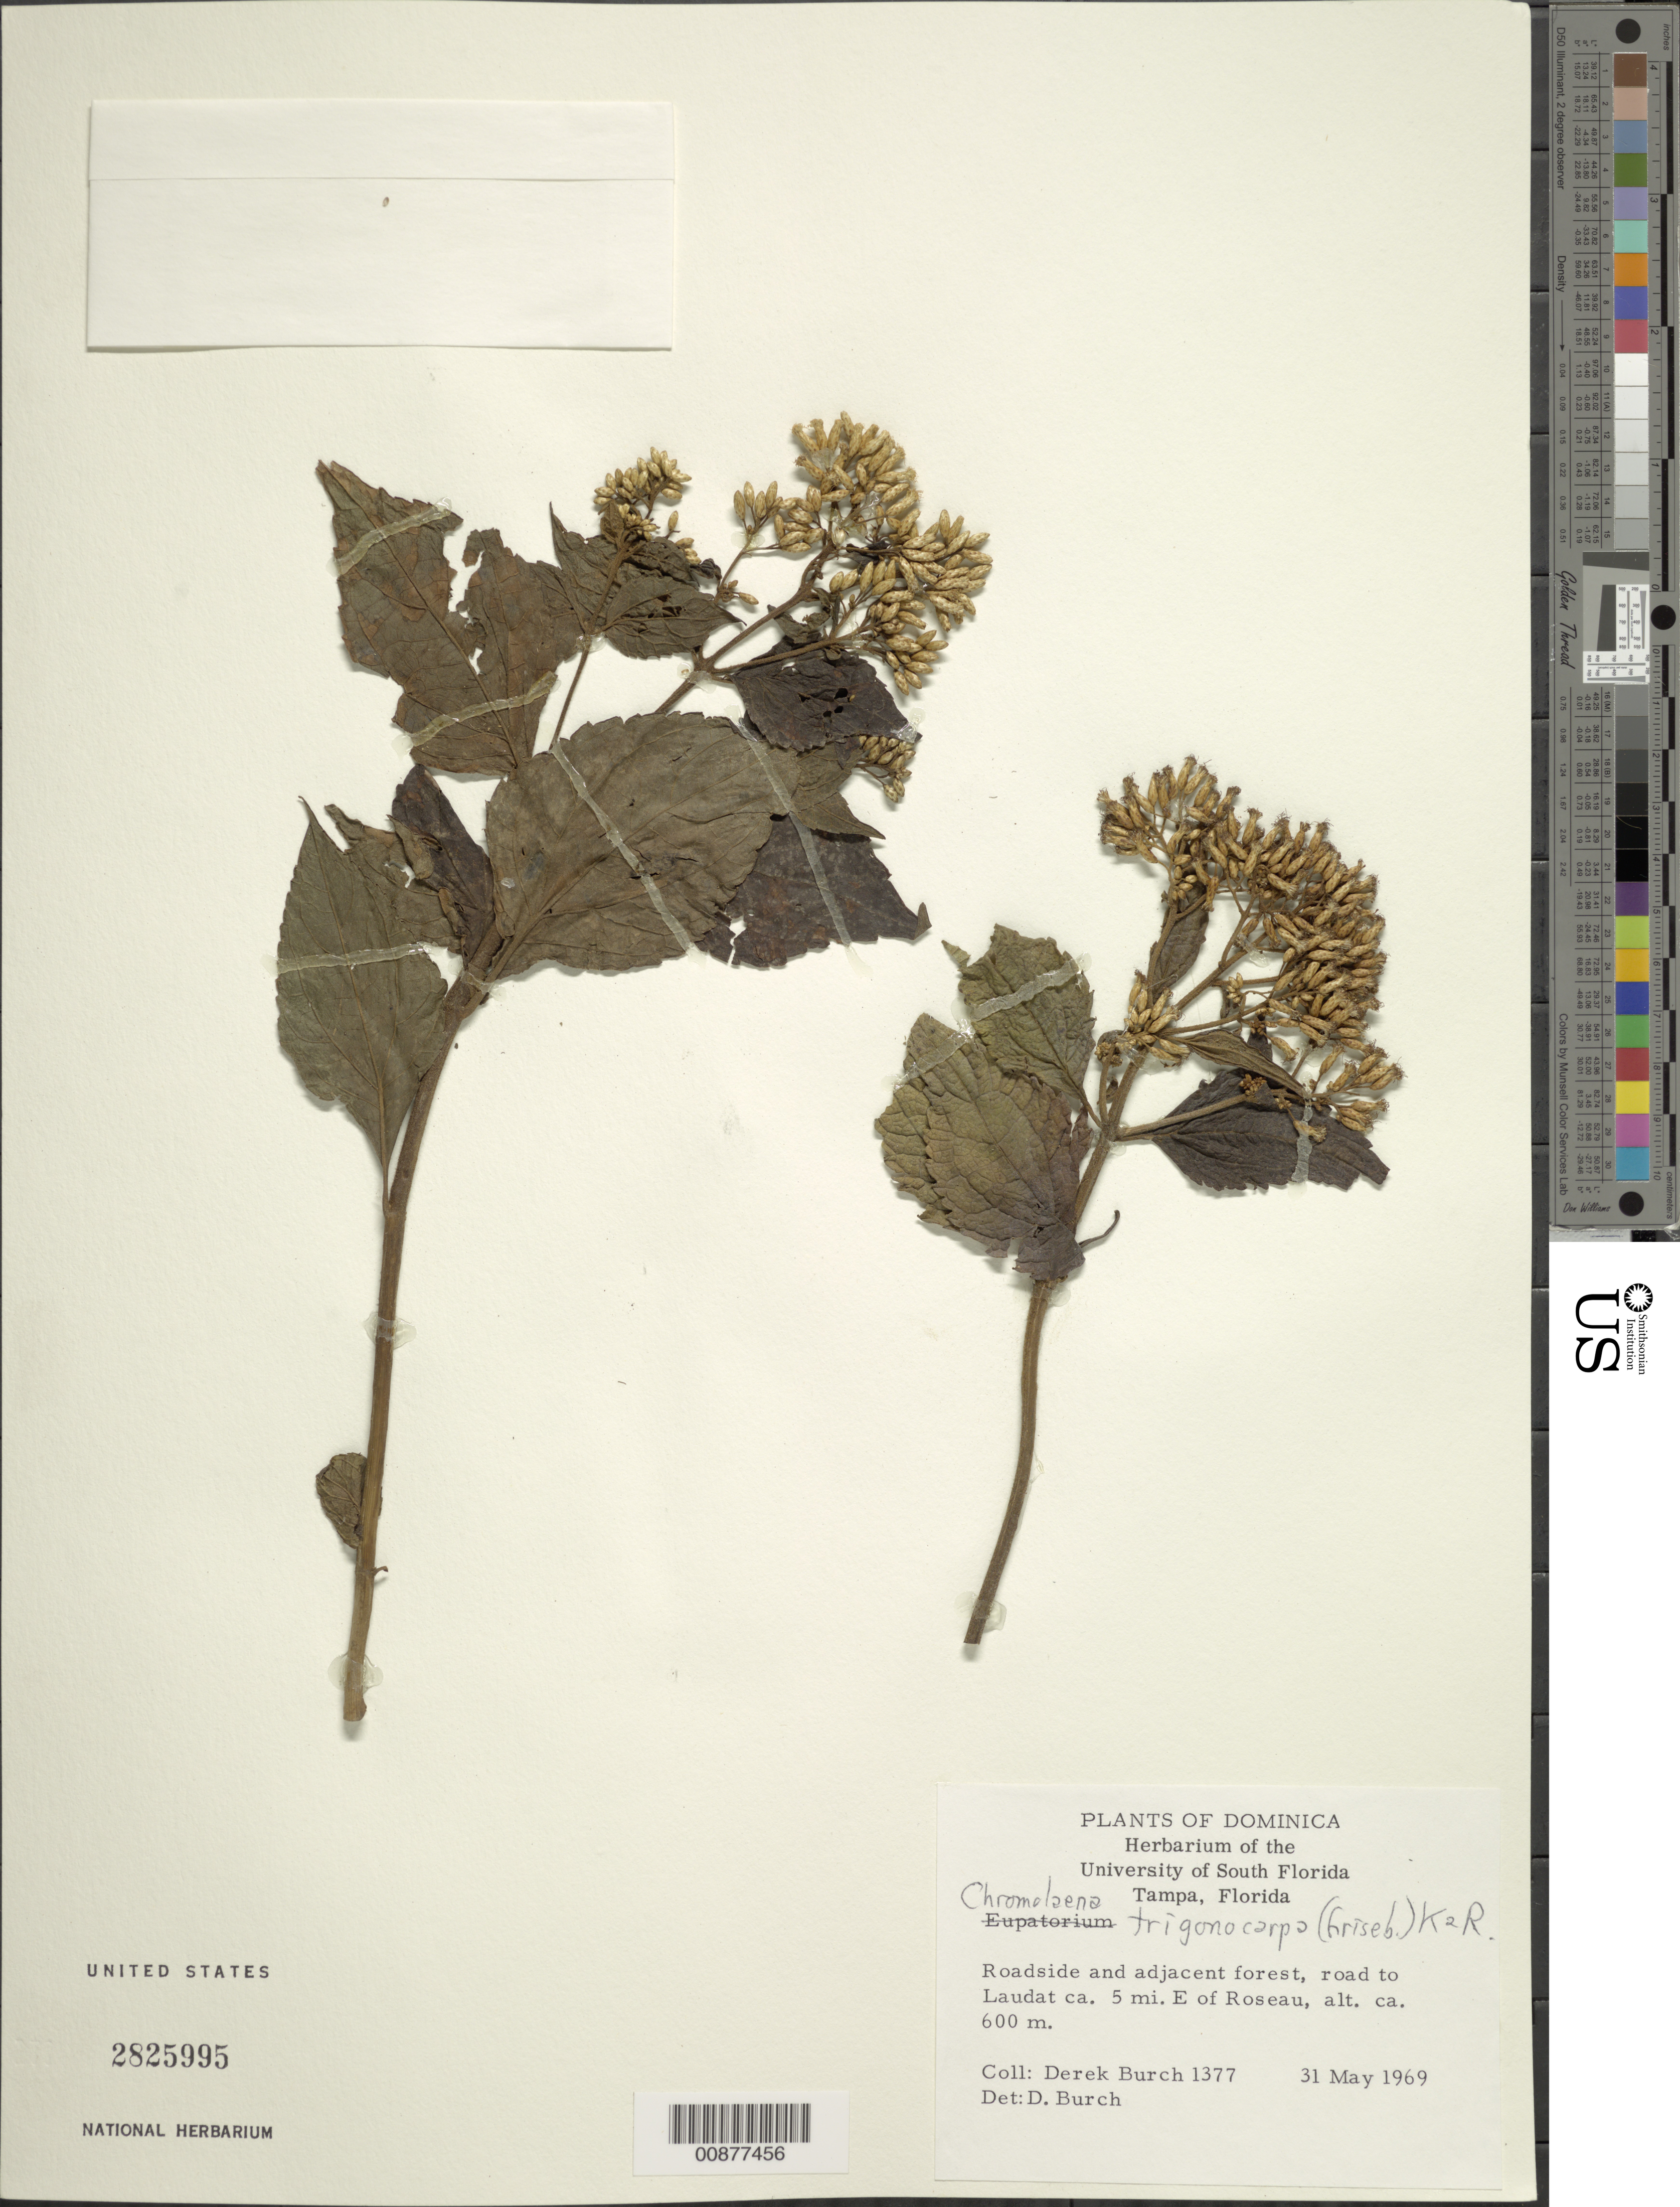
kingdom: Plantae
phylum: Tracheophyta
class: Magnoliopsida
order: Asterales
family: Asteraceae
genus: Chromolaena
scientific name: Chromolaena trigonocarpa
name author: (Griseb.) R.M. King & H. Rob.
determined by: Nicolson, Dan H.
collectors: D. Burch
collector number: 1377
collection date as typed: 31 May 1969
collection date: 1969-05-31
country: Dominica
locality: Road to Laudat, ca. 5 mil. E of Roseau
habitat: Roadside and adjacent forest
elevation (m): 600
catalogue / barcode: US 2825995